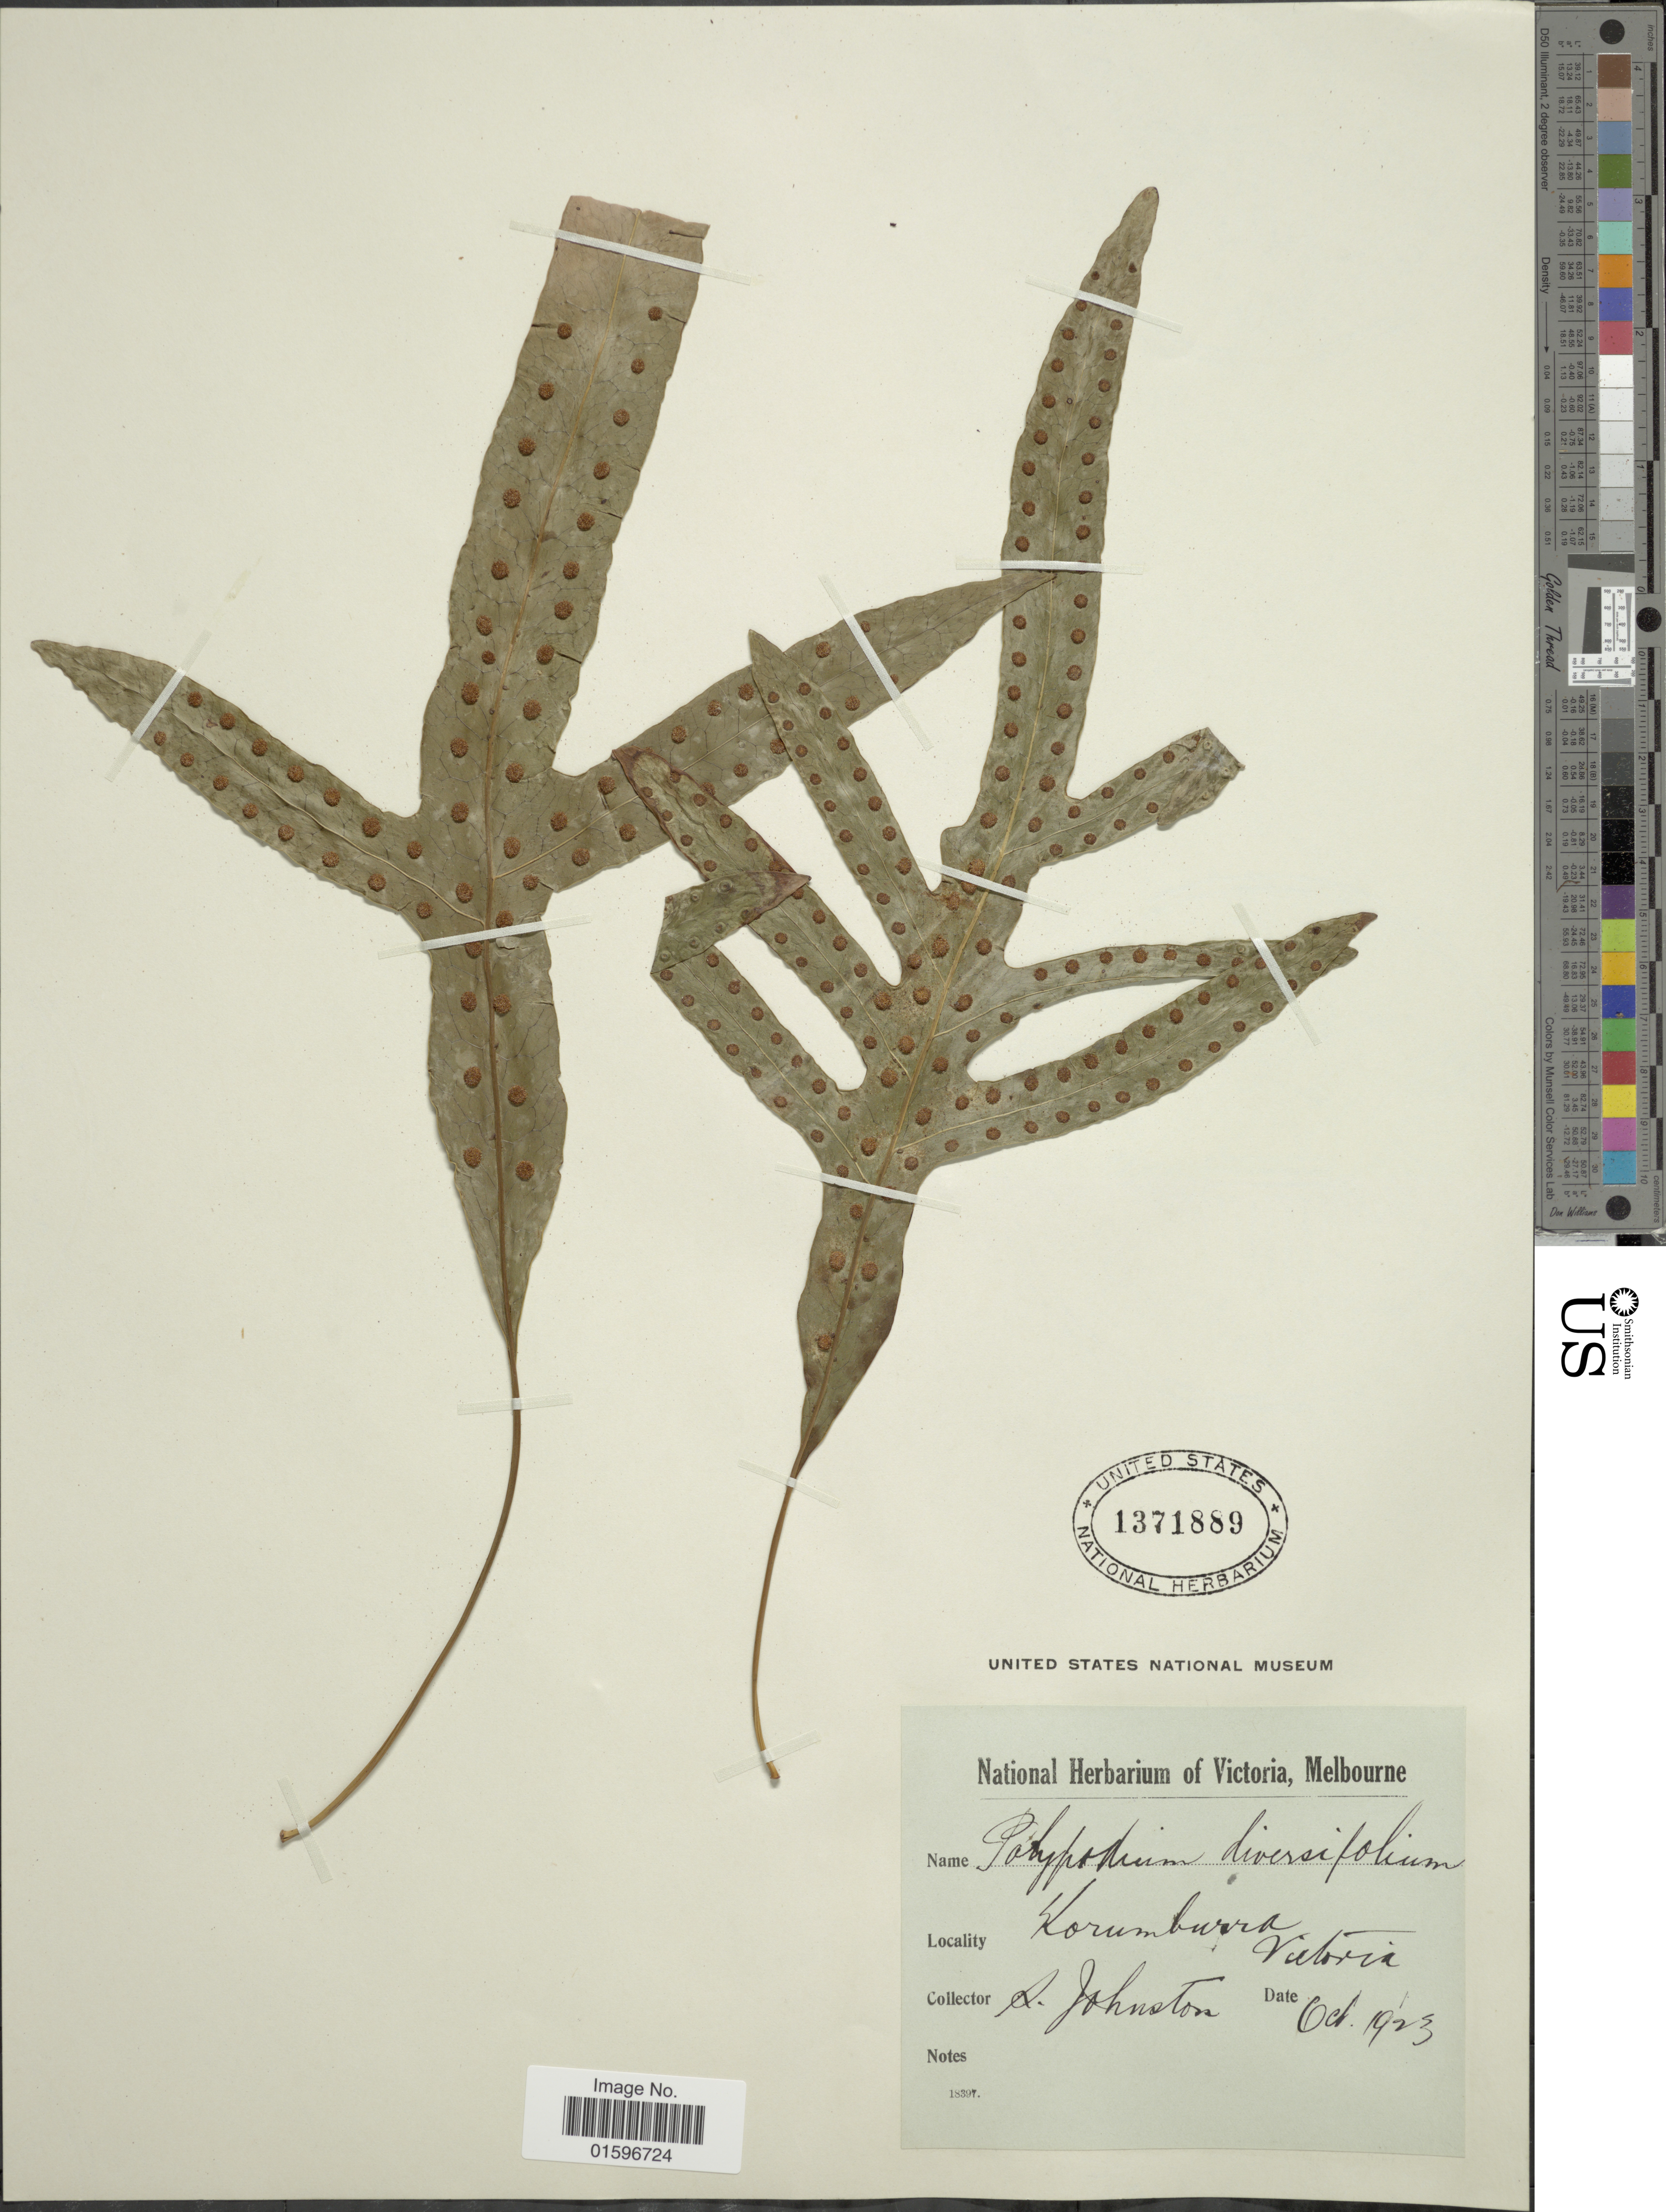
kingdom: Plantae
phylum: Tracheophyta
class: Polypodiopsida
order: Polypodiales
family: Polypodiaceae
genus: Polypodium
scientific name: Polypodium diversifolium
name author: Sw.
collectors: A. H. Johnston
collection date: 1923-10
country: Australia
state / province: Victoria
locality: Victoria, Korumburra,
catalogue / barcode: US 1371889